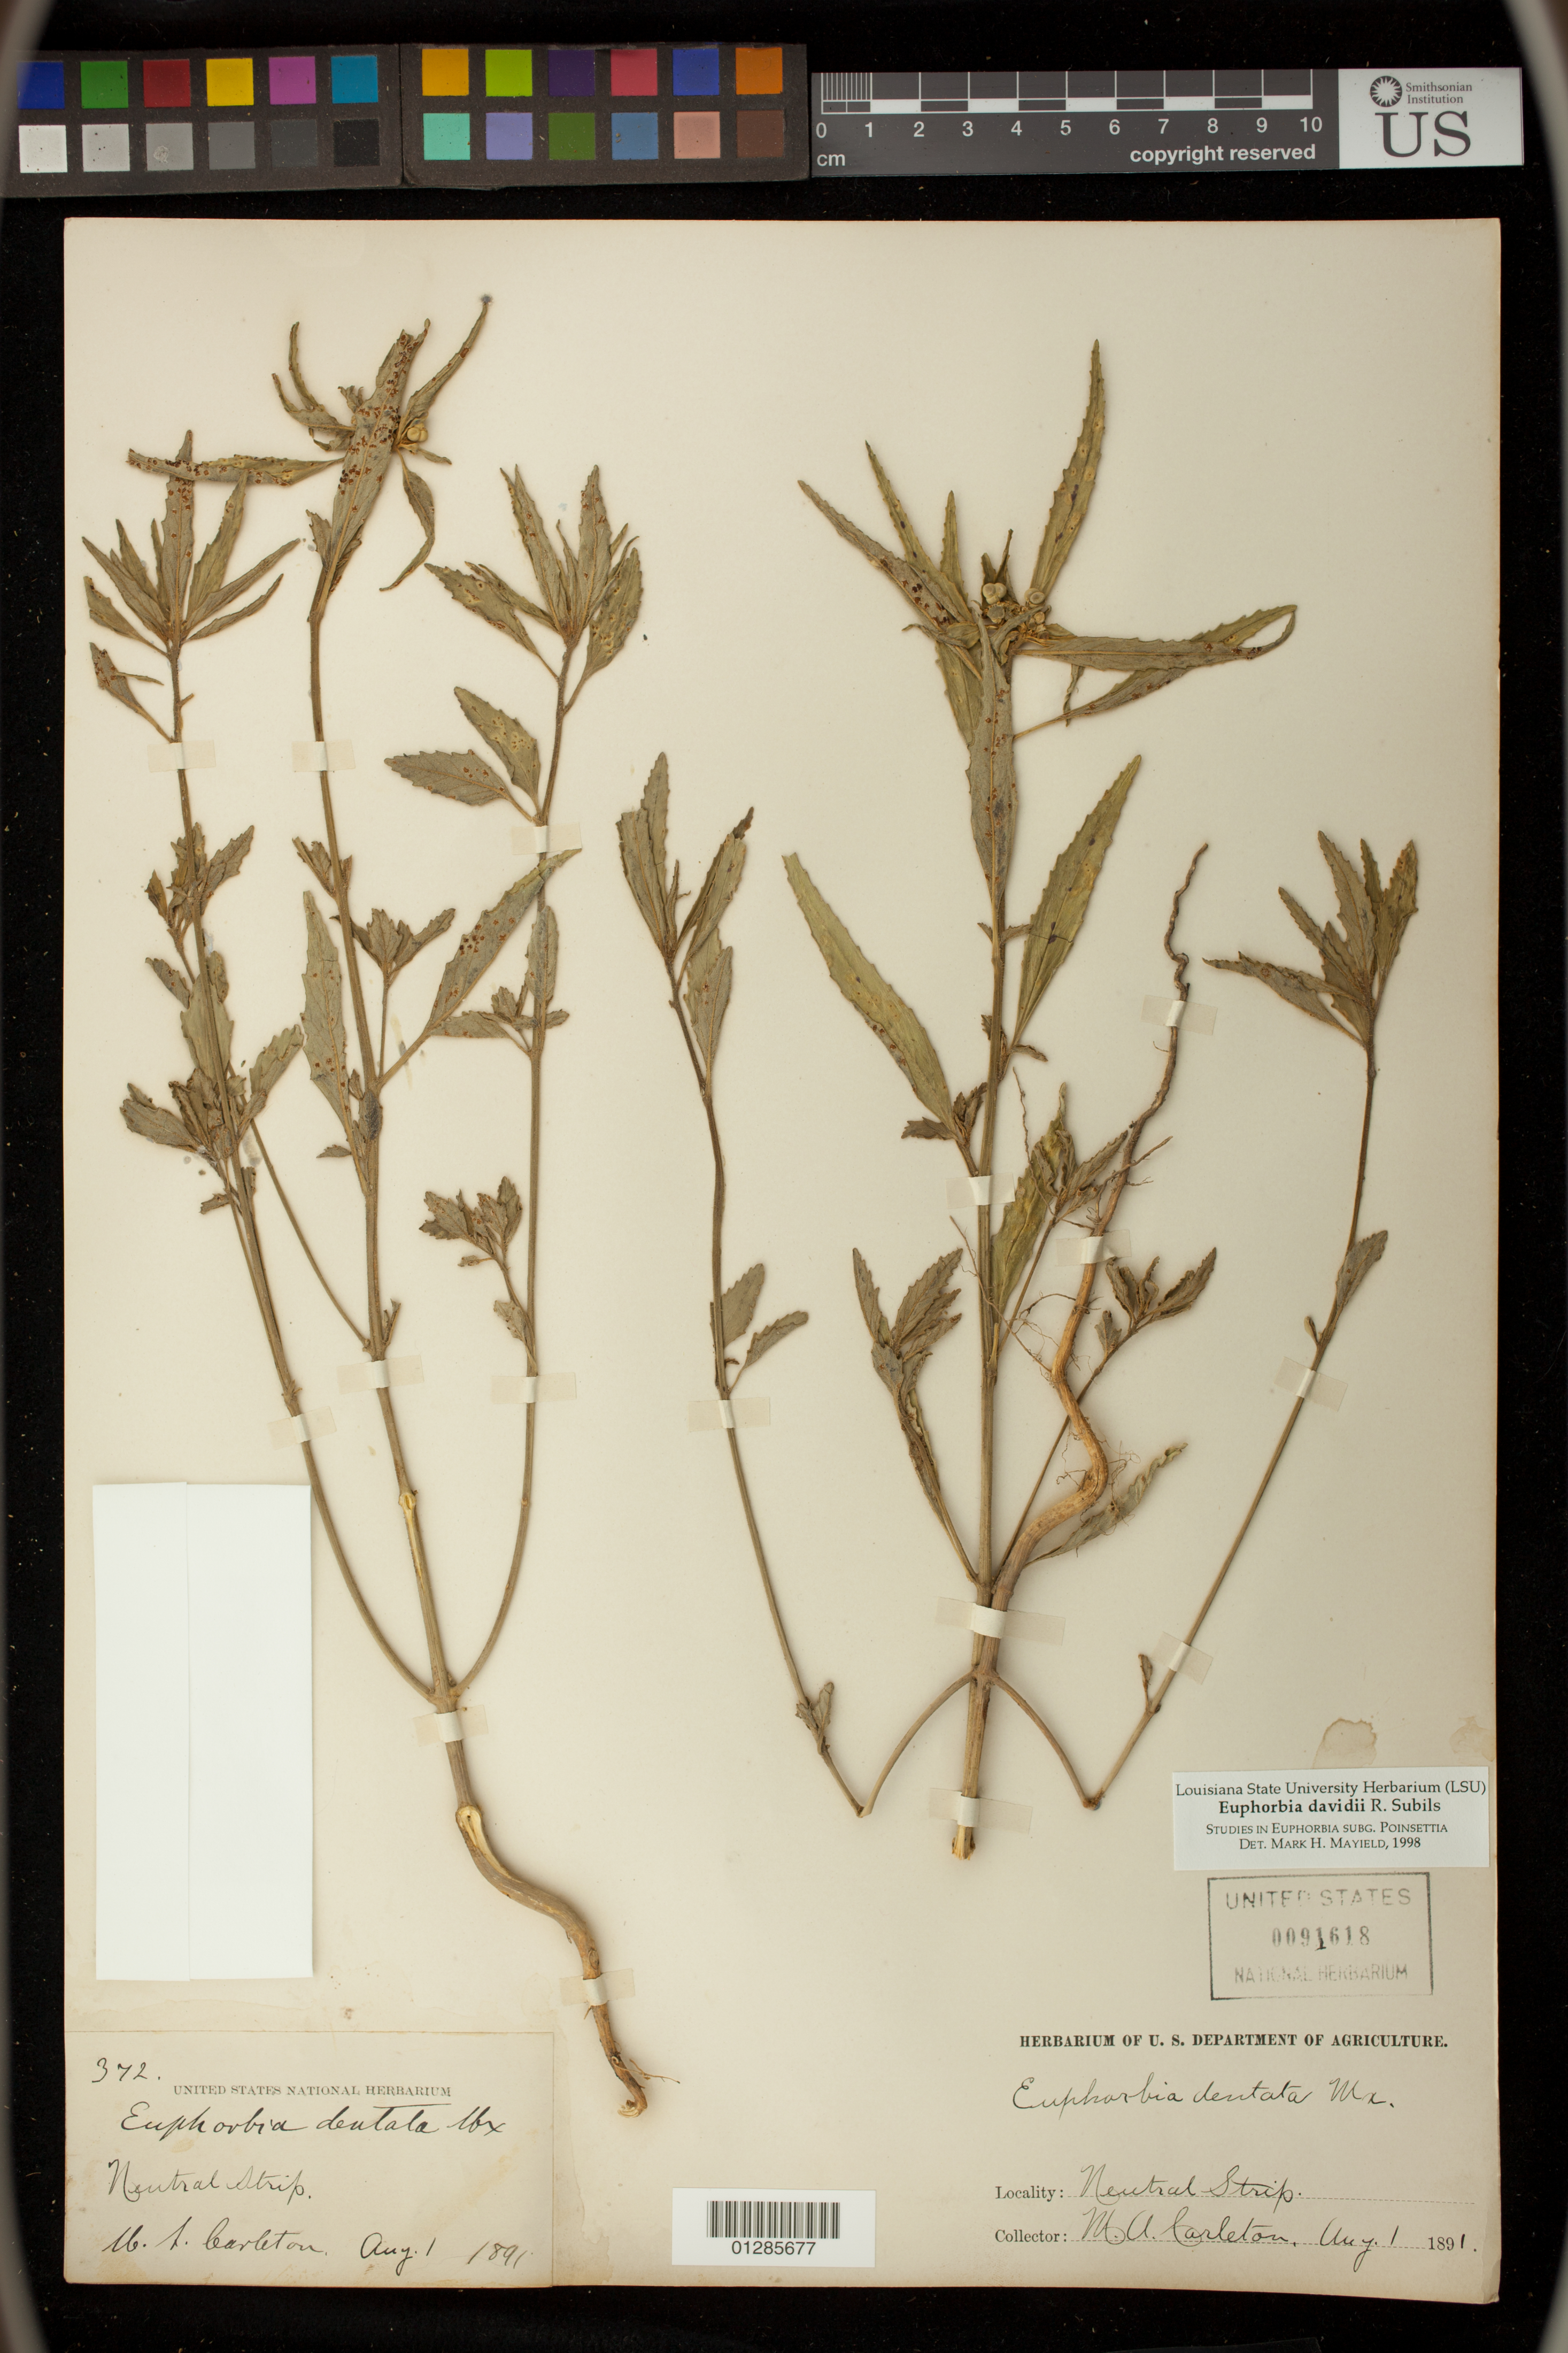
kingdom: Plantae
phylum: Tracheophyta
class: Magnoliopsida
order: Malpighiales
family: Euphorbiaceae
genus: Euphorbia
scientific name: Euphorbia davidii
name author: Subils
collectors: M. A. Carleton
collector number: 372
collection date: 1891-08-01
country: United States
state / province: Oklahoma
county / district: Texas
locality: Neutral Strip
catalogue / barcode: US 91618